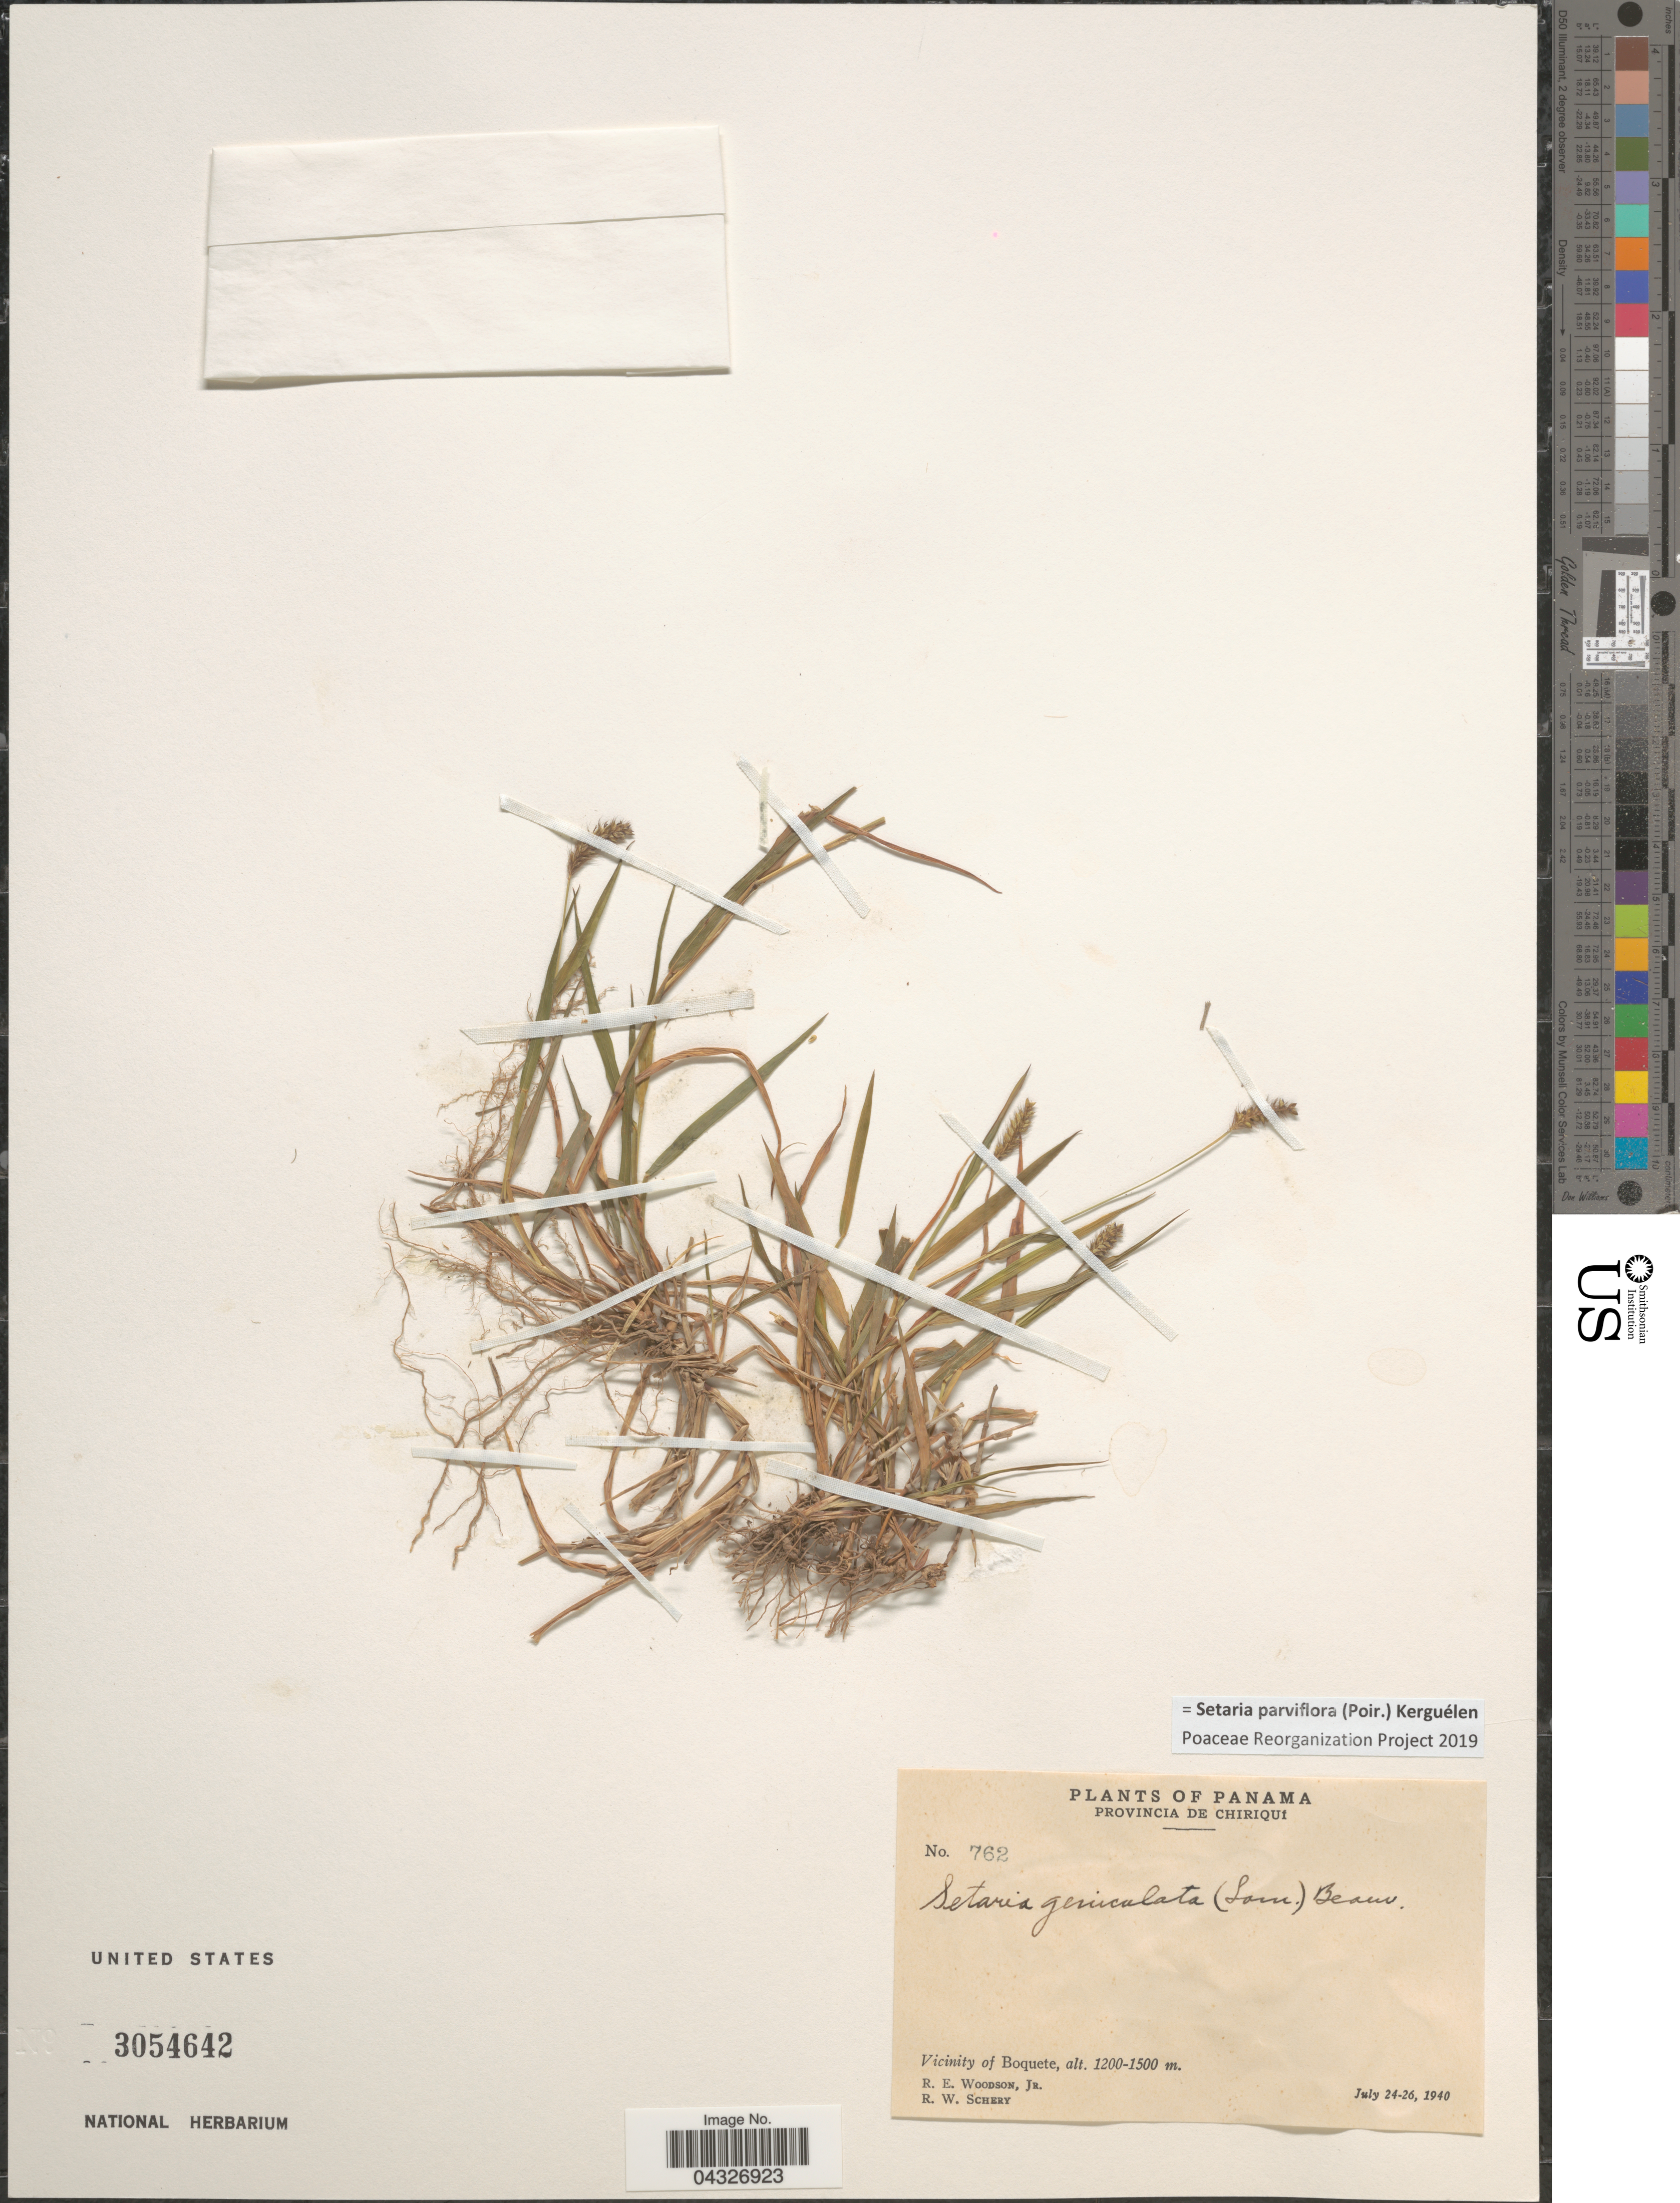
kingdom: Plantae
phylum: Tracheophyta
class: Liliopsida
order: Poales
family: Poaceae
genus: Setaria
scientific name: Setaria parviflora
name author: (Poir.) Kerguélen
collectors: R. E. Woodson & R. W. Schery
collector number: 762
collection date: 1940-07-24/1940-07-26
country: Panama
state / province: Chiriqui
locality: Vicinity of Boquete.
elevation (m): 1200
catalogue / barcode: US 3054642